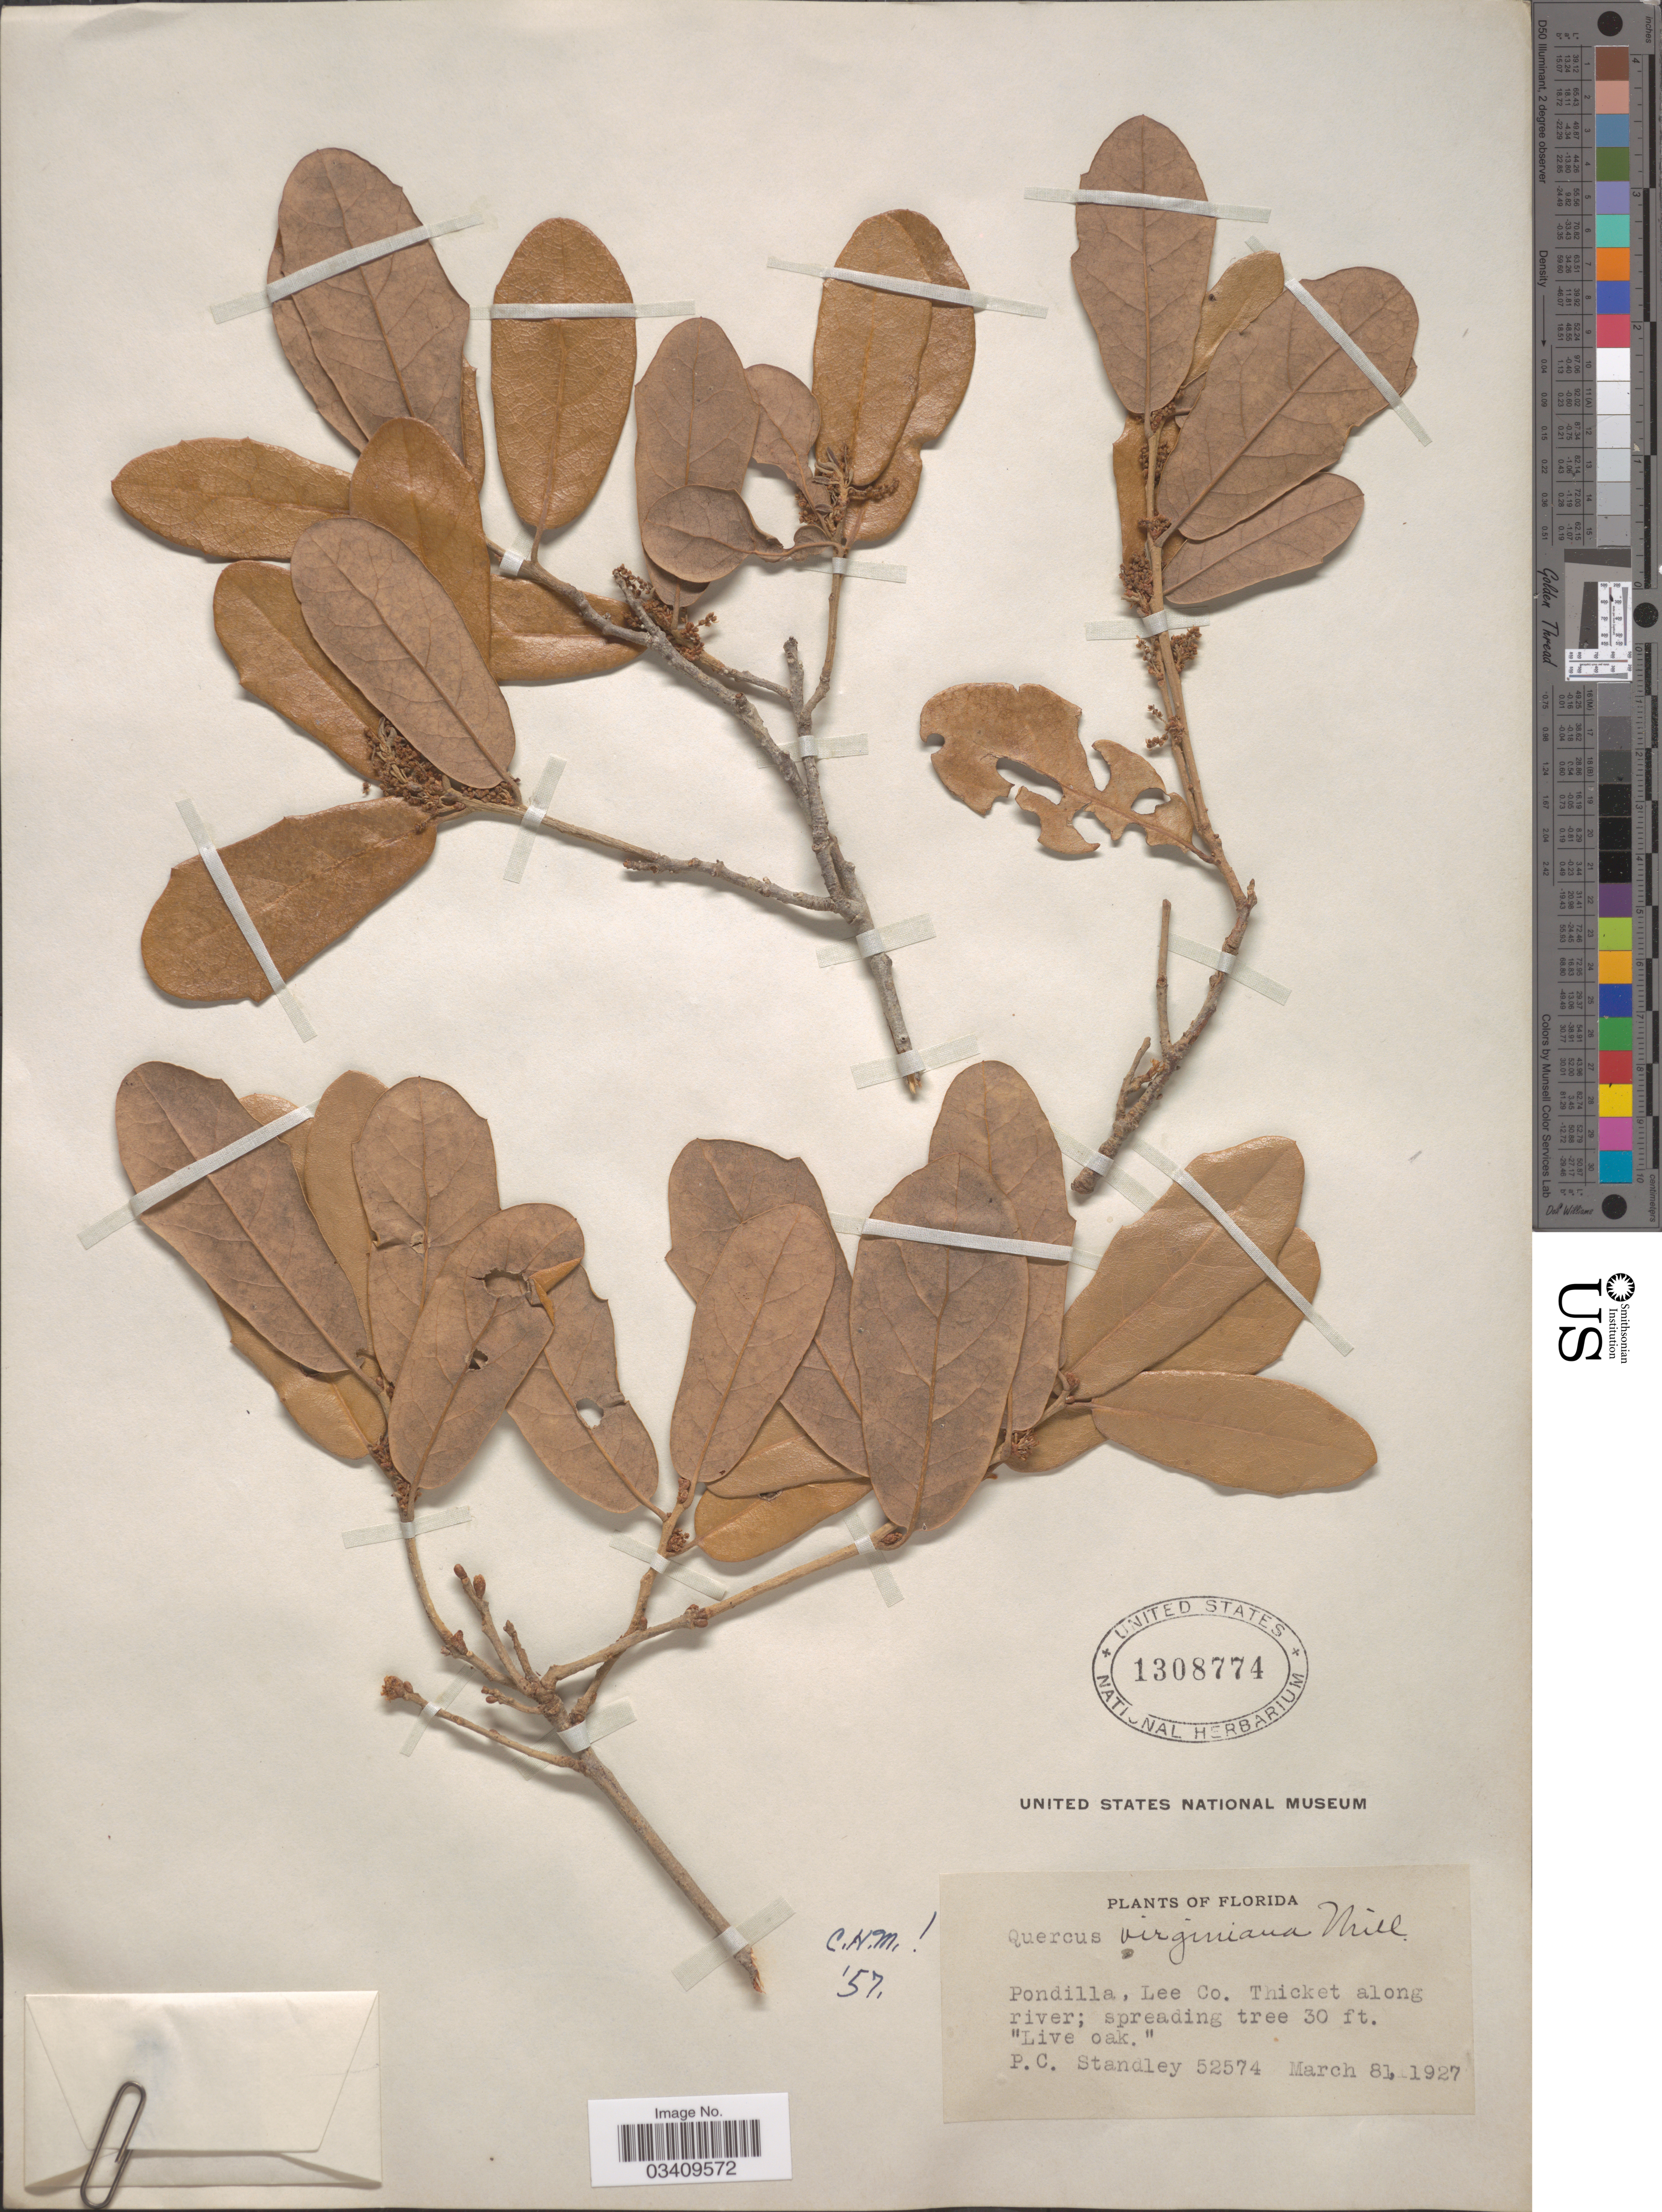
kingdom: Plantae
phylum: Tracheophyta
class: Magnoliopsida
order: Fagales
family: Fagaceae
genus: Quercus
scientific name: Quercus virginiana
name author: Mill.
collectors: P. C. Standley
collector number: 52574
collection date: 1927-03-08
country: United States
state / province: Florida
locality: Pondilla, Lee Co.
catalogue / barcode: US 1308774